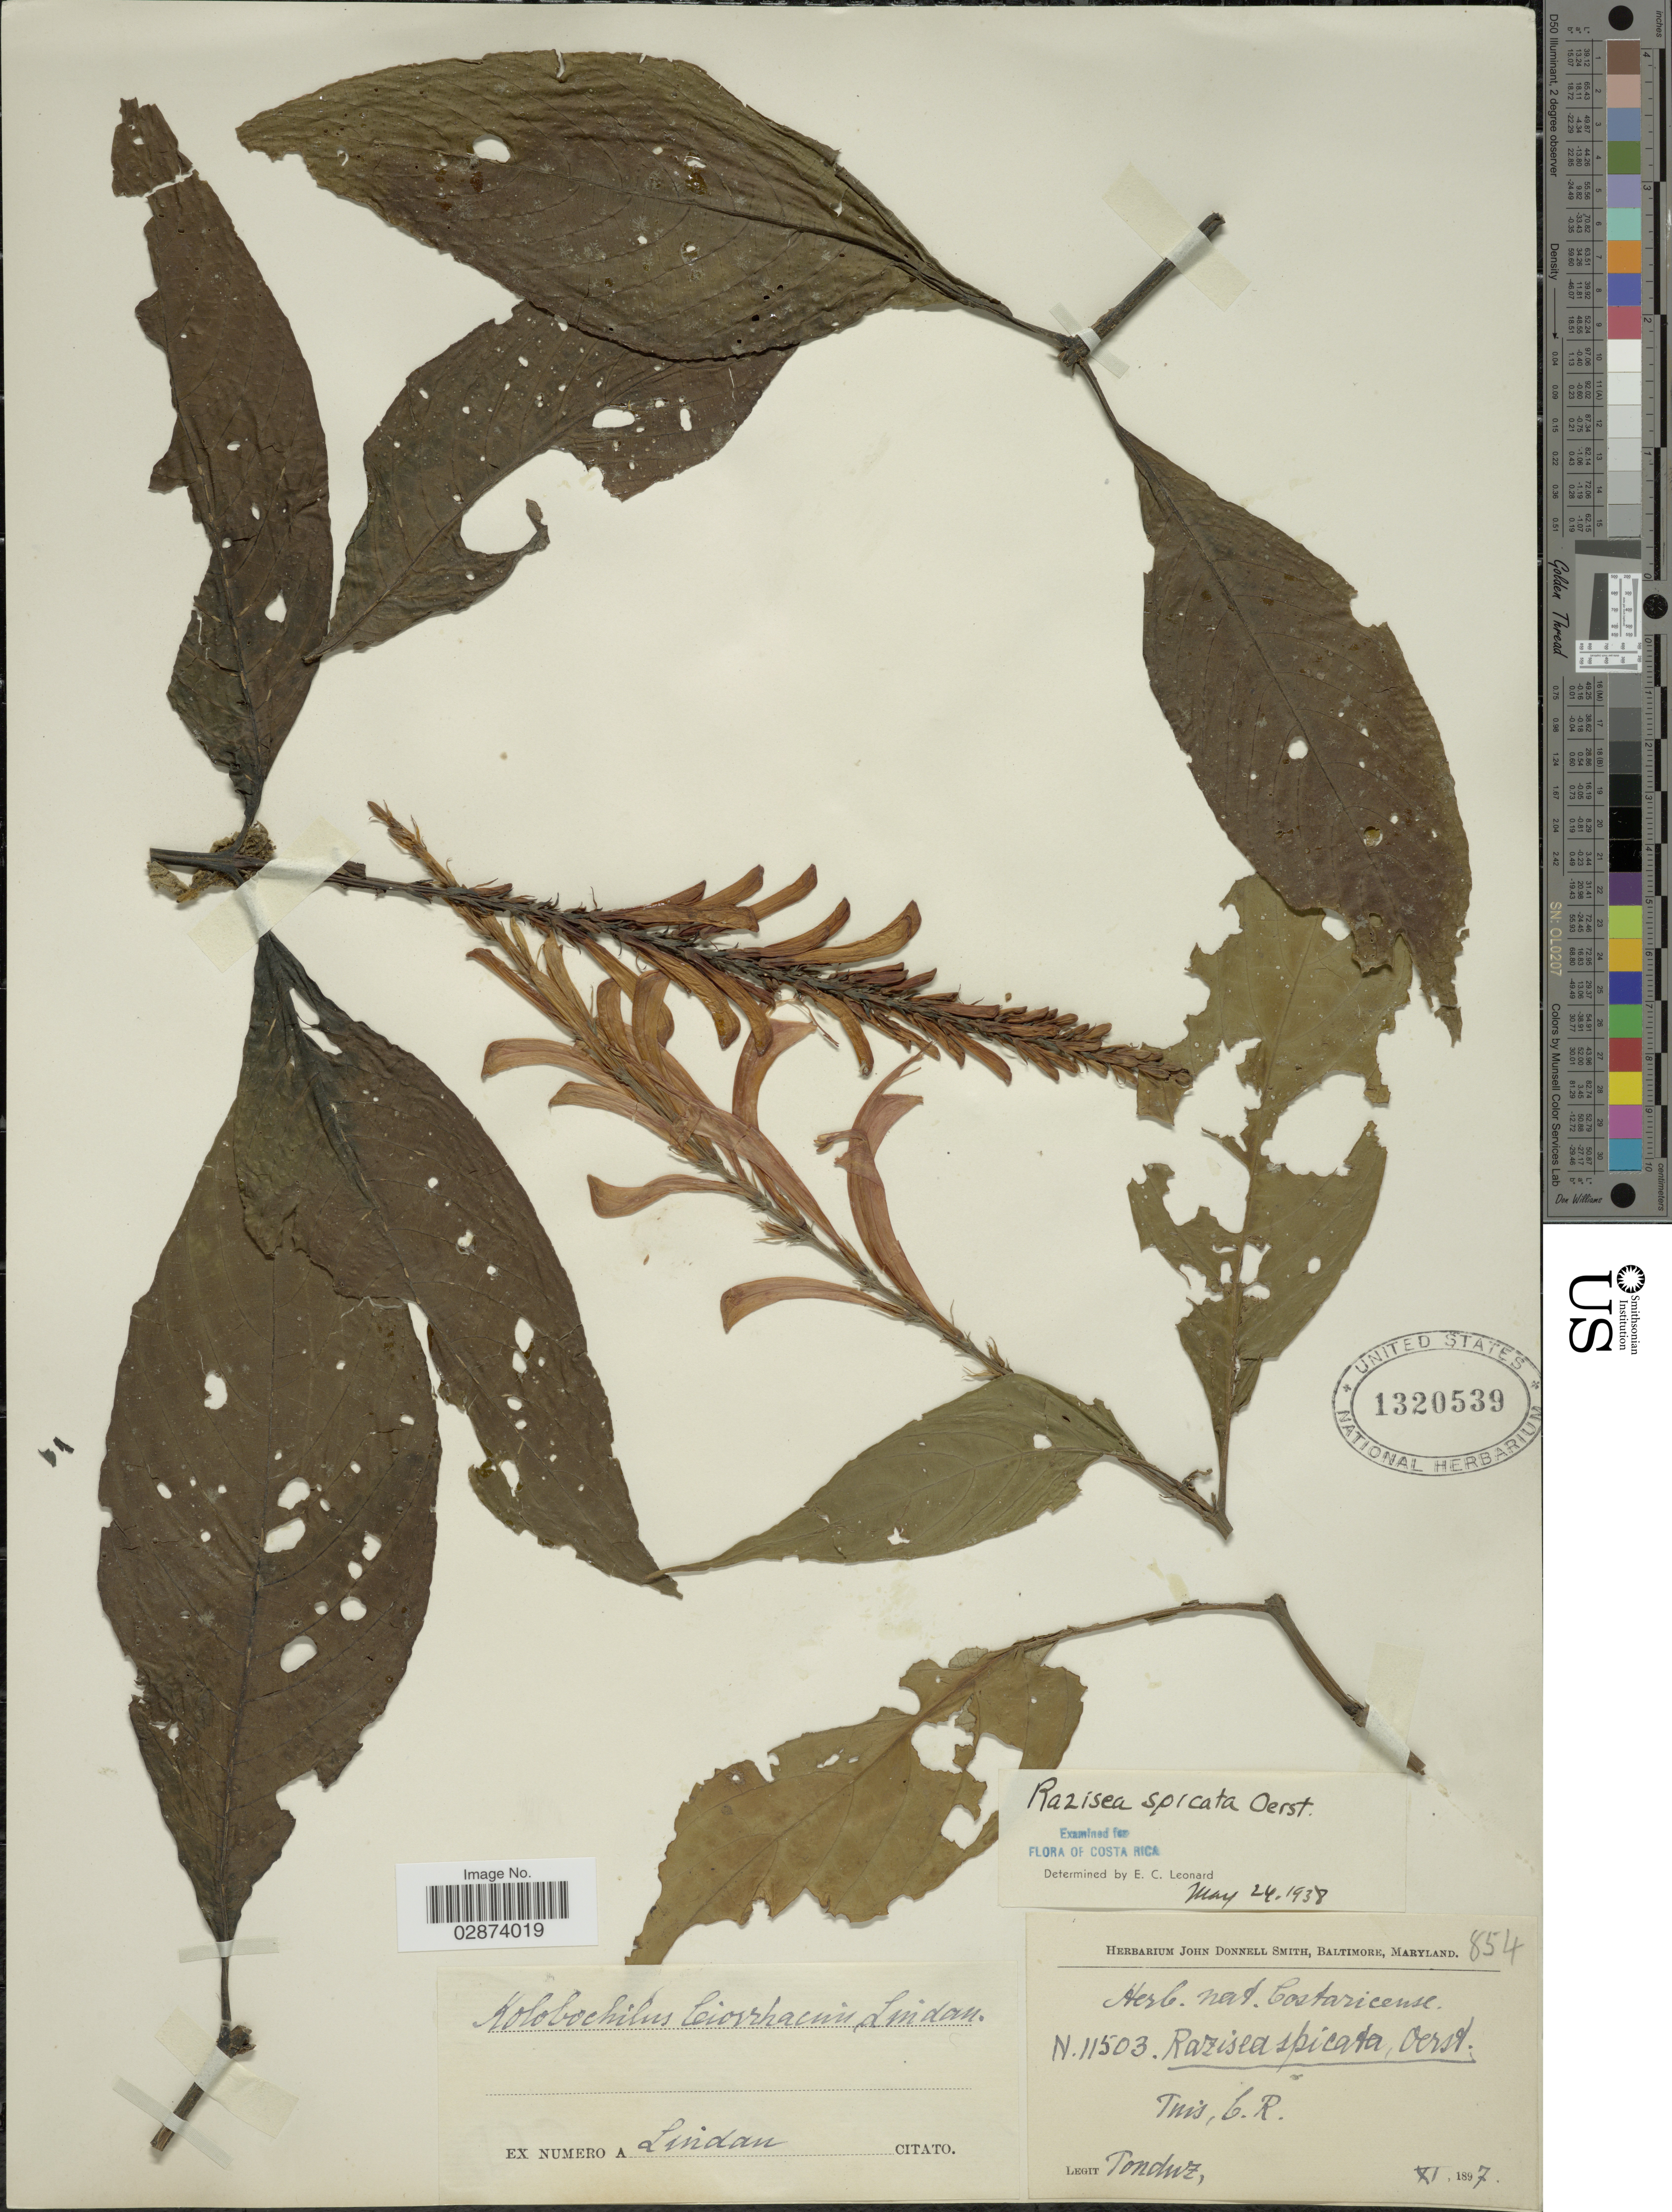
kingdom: Plantae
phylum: Tracheophyta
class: Magnoliopsida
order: Lamiales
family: Acanthaceae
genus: Razisea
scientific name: Razisea spicata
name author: Oerst.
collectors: Tonduz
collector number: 11503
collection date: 1897-11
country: Costa Rica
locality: Tuis, C.R.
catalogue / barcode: US 1320539